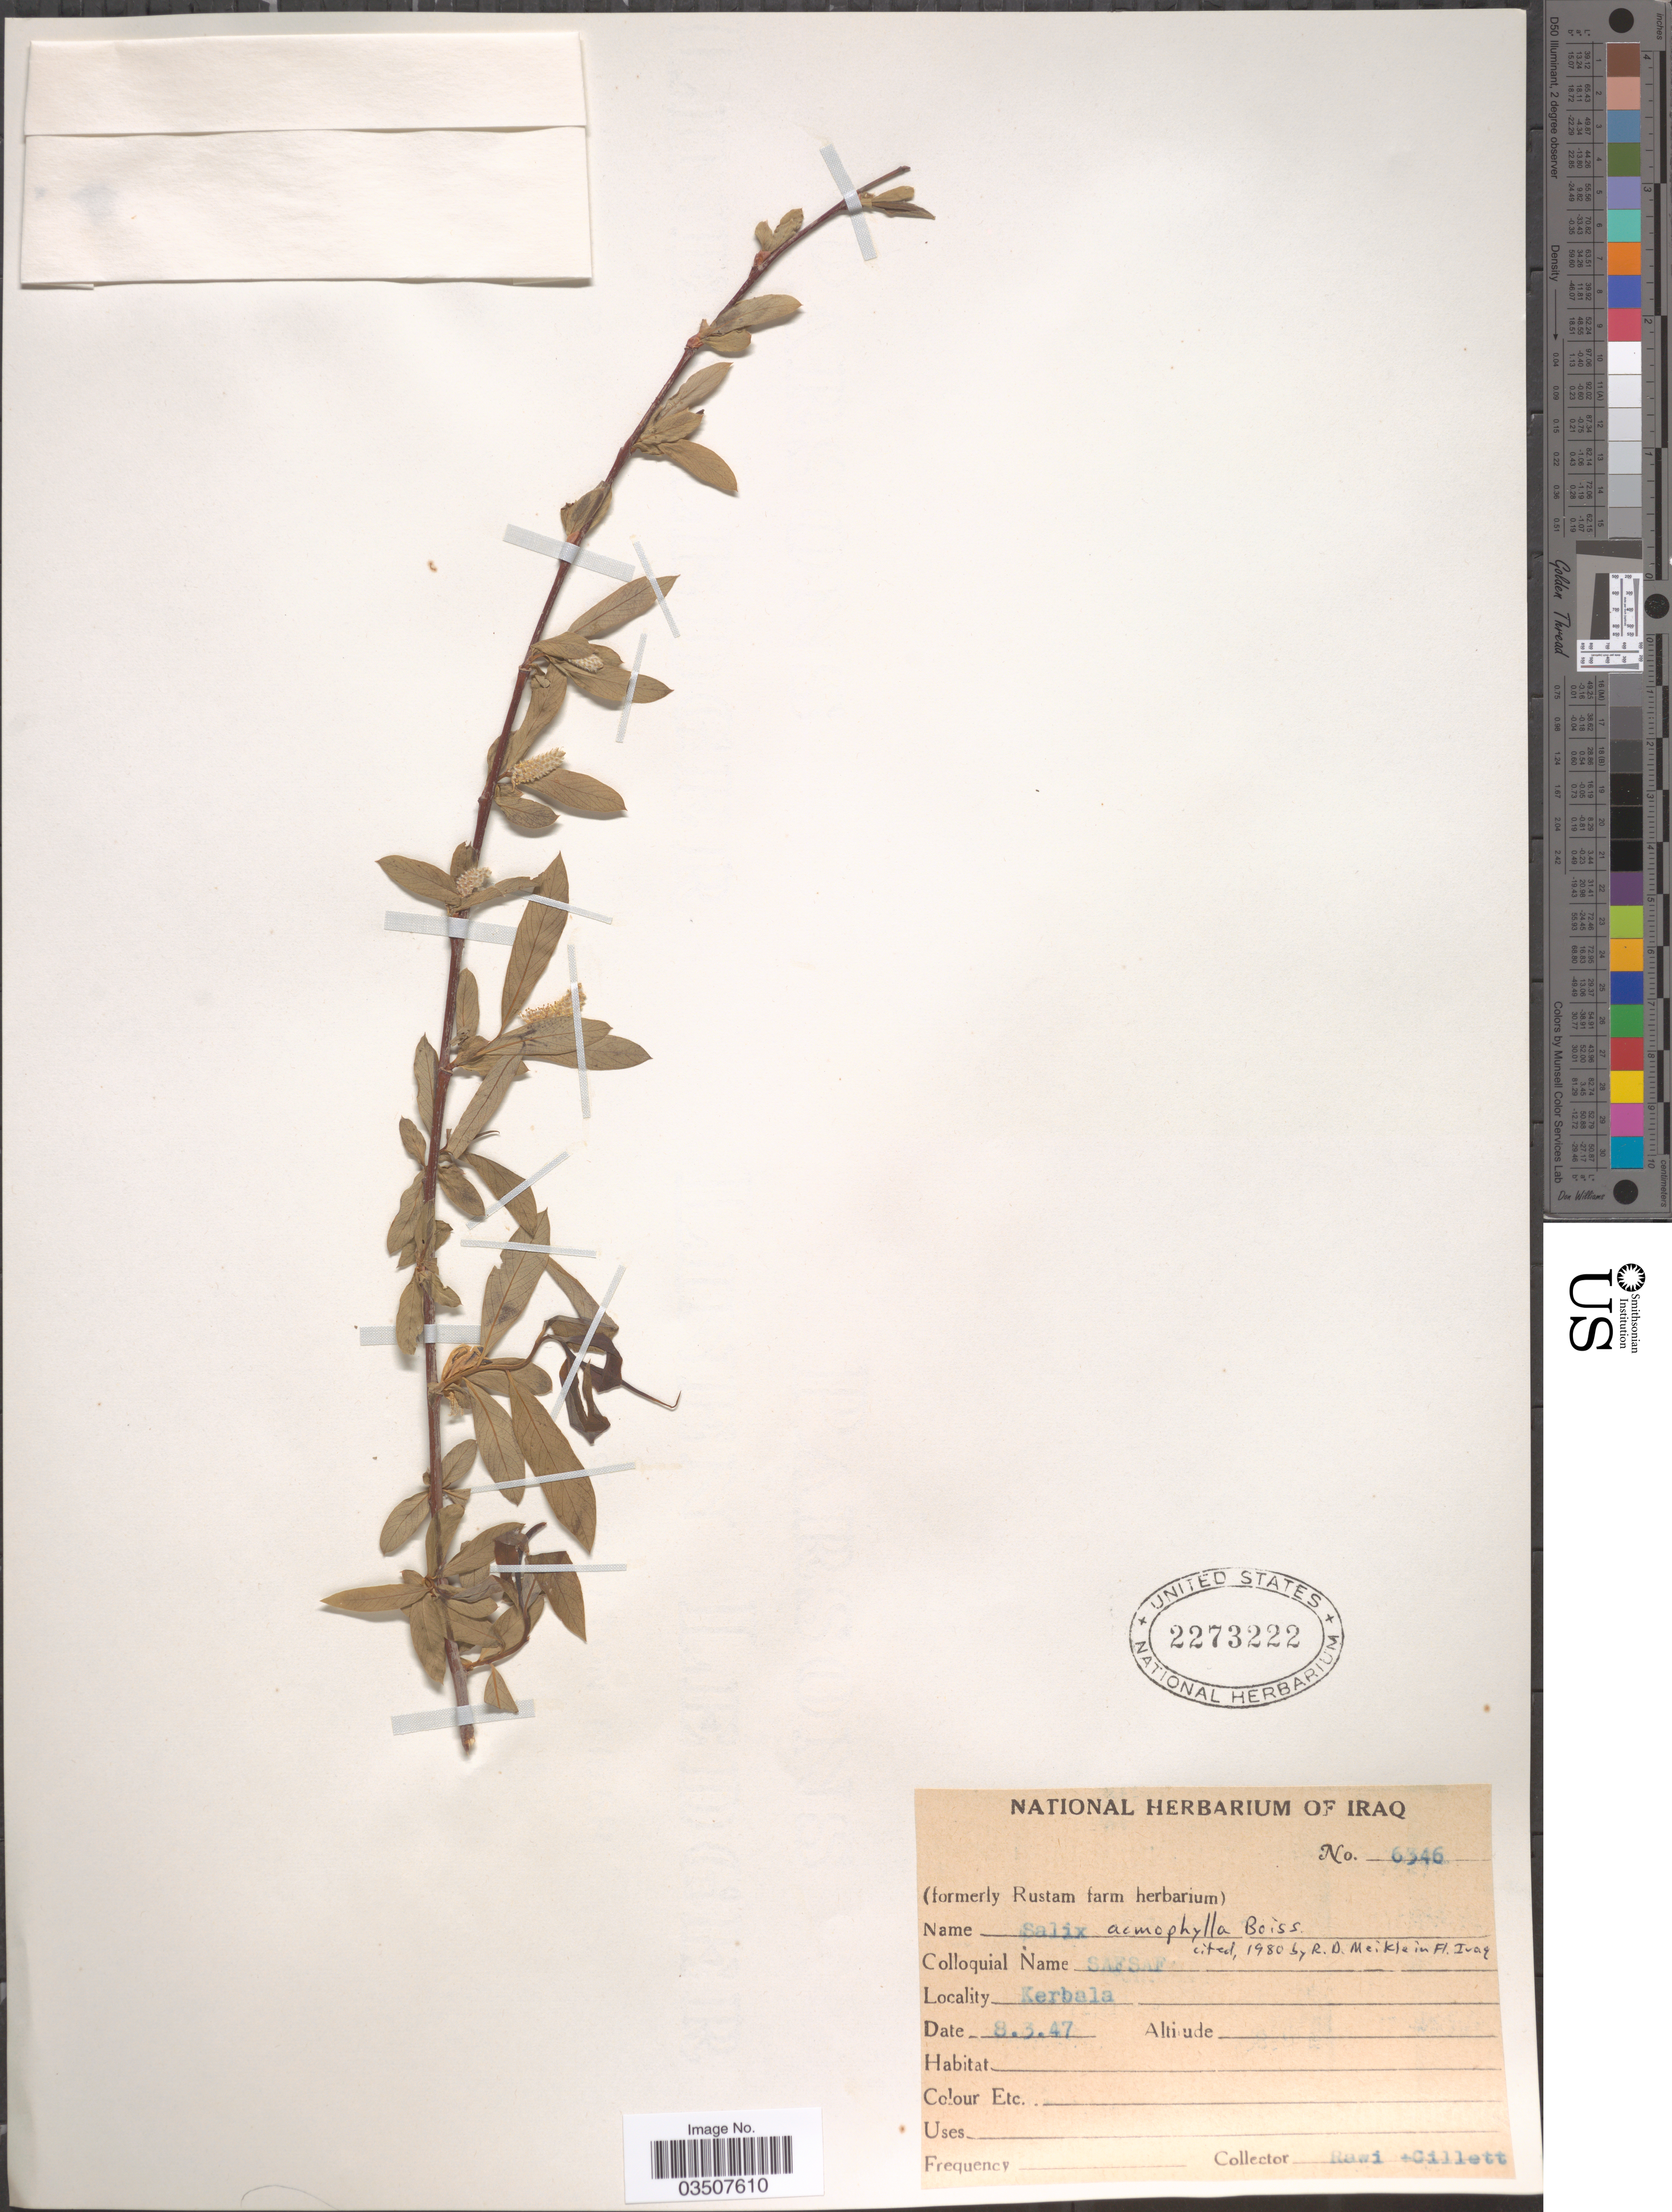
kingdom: Plantae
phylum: Tracheophyta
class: Magnoliopsida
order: Malpighiales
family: Salicaceae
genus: Salix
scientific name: Salix acmophylla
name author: Boiss.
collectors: -. Rawi & Gillett, --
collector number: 6346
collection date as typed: Transcribed d/m/y: 8/3/47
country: Iraq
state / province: Al Karbala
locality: Kerbala.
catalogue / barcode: US 2273222